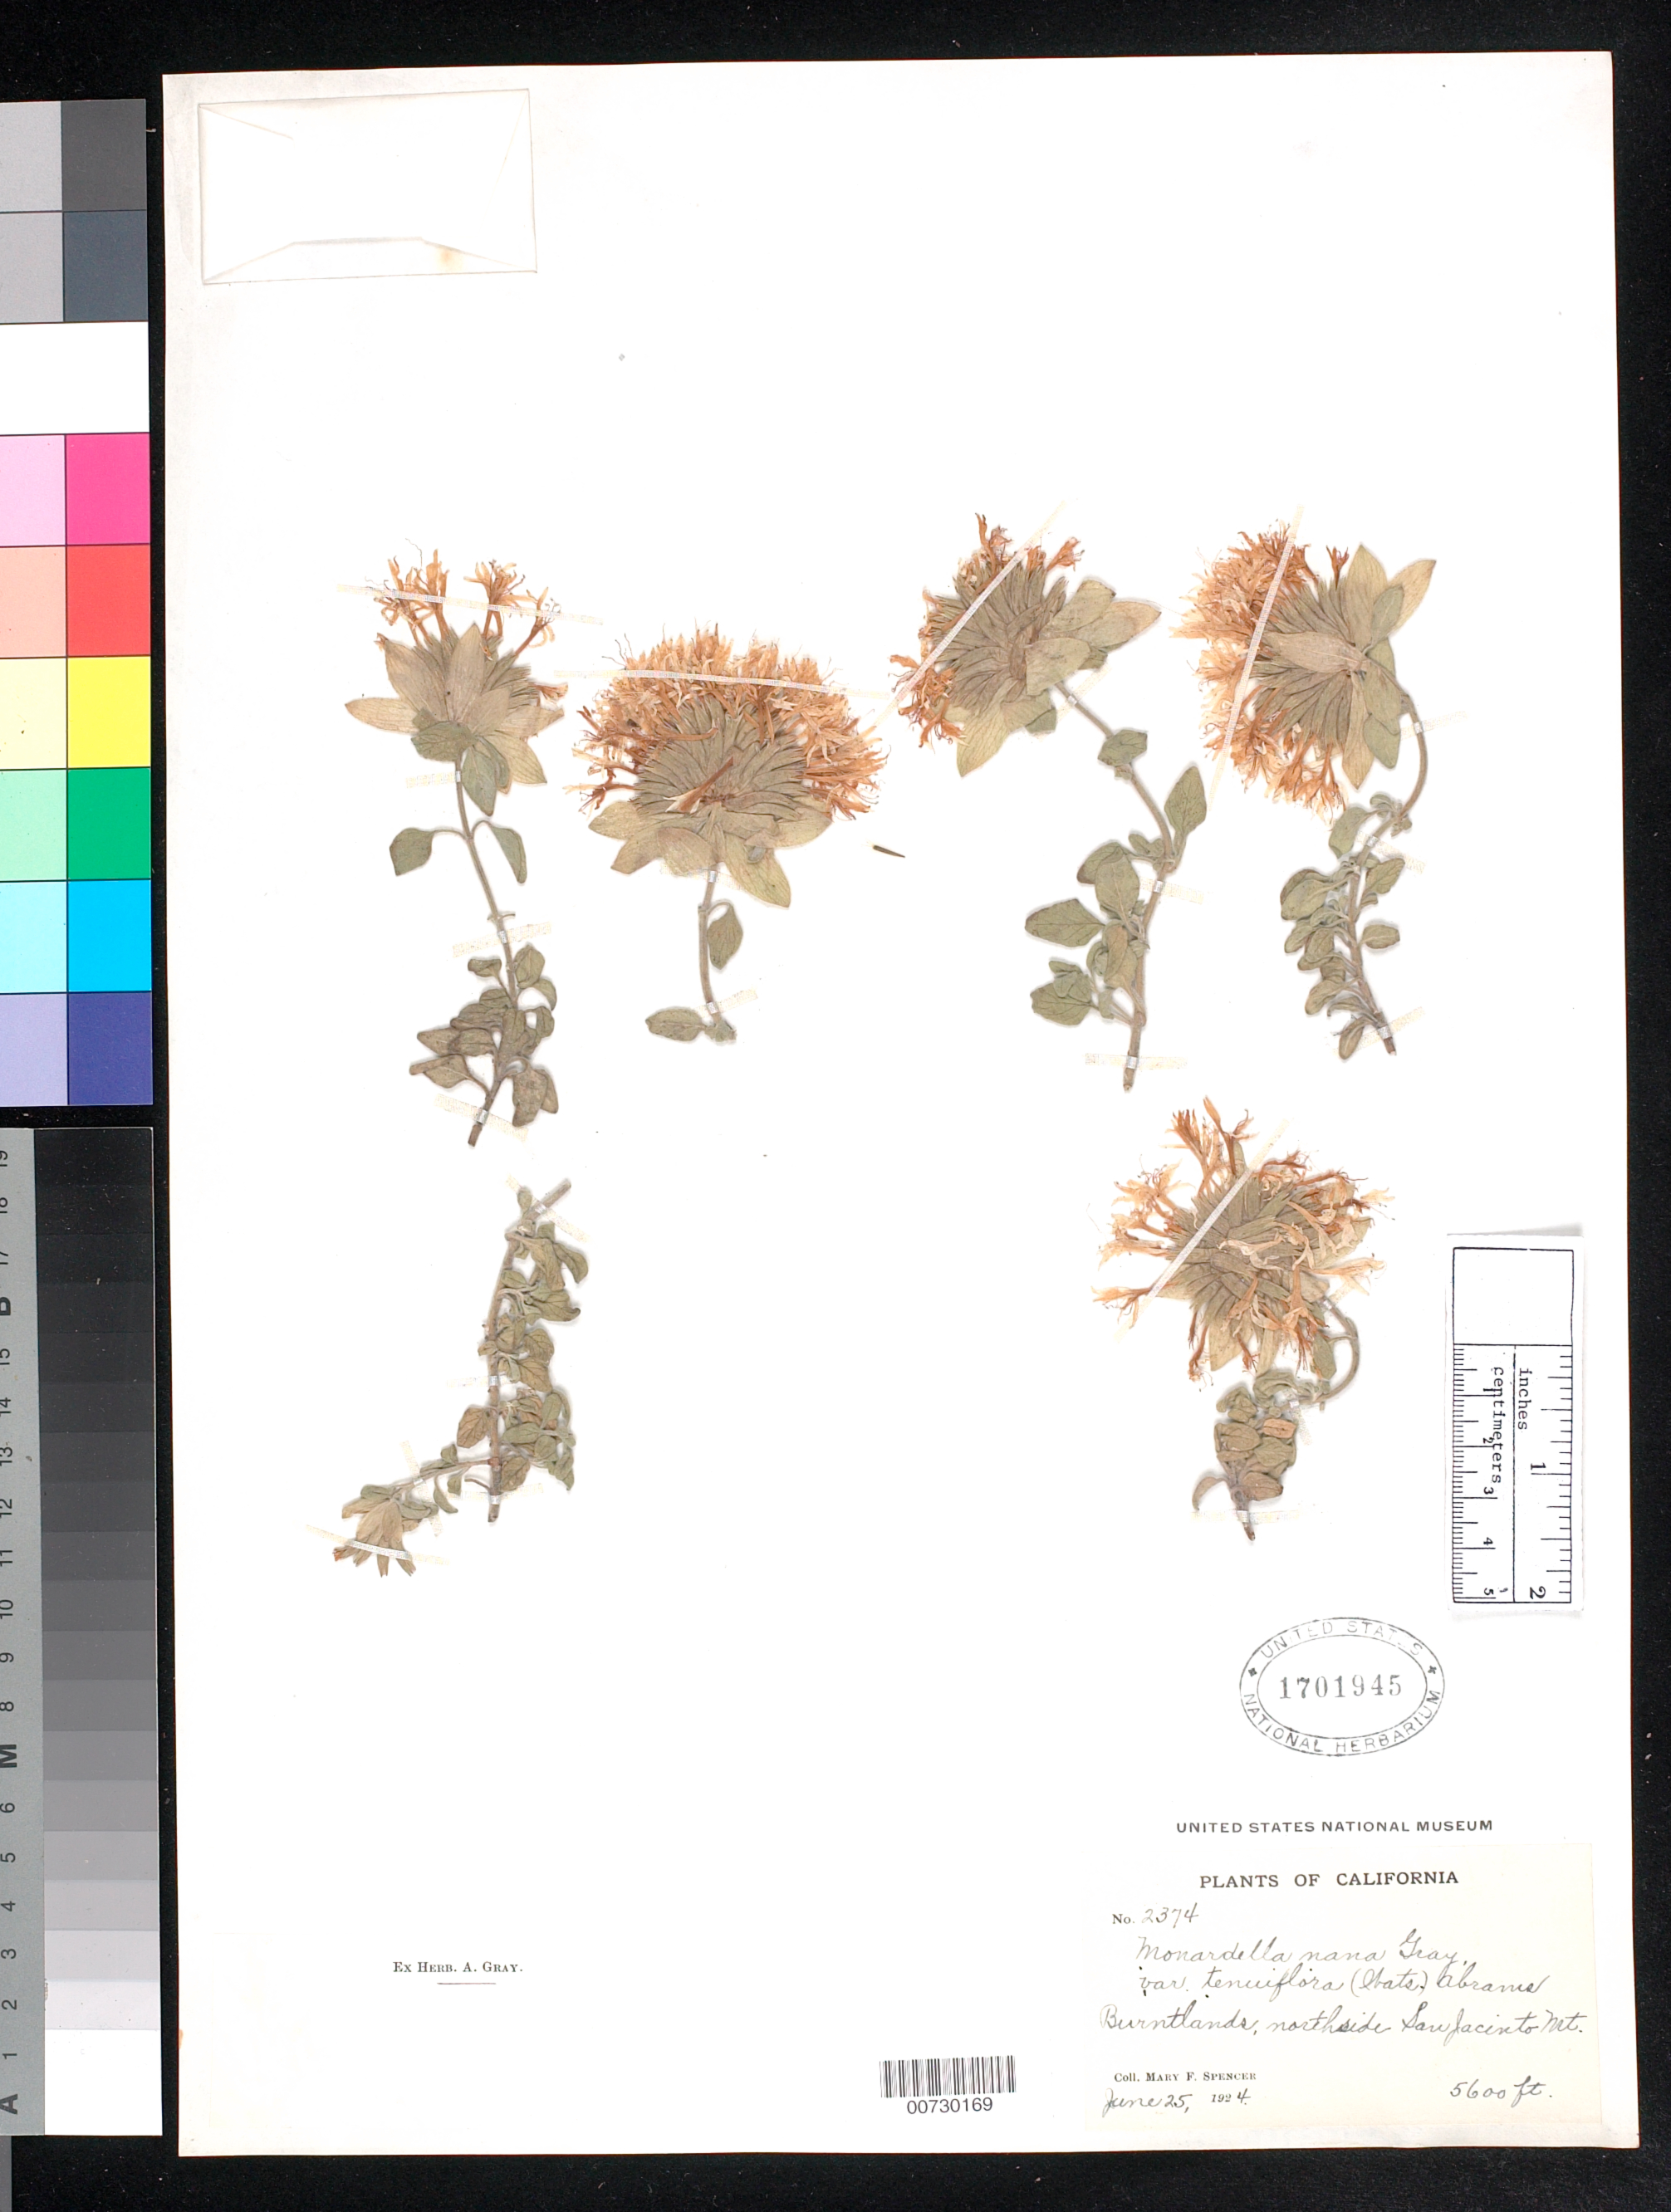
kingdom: Plantae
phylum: Tracheophyta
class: Magnoliopsida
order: Lamiales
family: Lamiaceae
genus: Monardella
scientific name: Monardella nana subsp. tenuiflora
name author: (S. Watson) Abrams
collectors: M. Spencer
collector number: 2374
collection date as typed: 25 Jun 1924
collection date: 1924-06-25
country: United States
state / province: California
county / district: Riverside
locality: North side, San Jacinto Mt.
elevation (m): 1707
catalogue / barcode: US 1701945